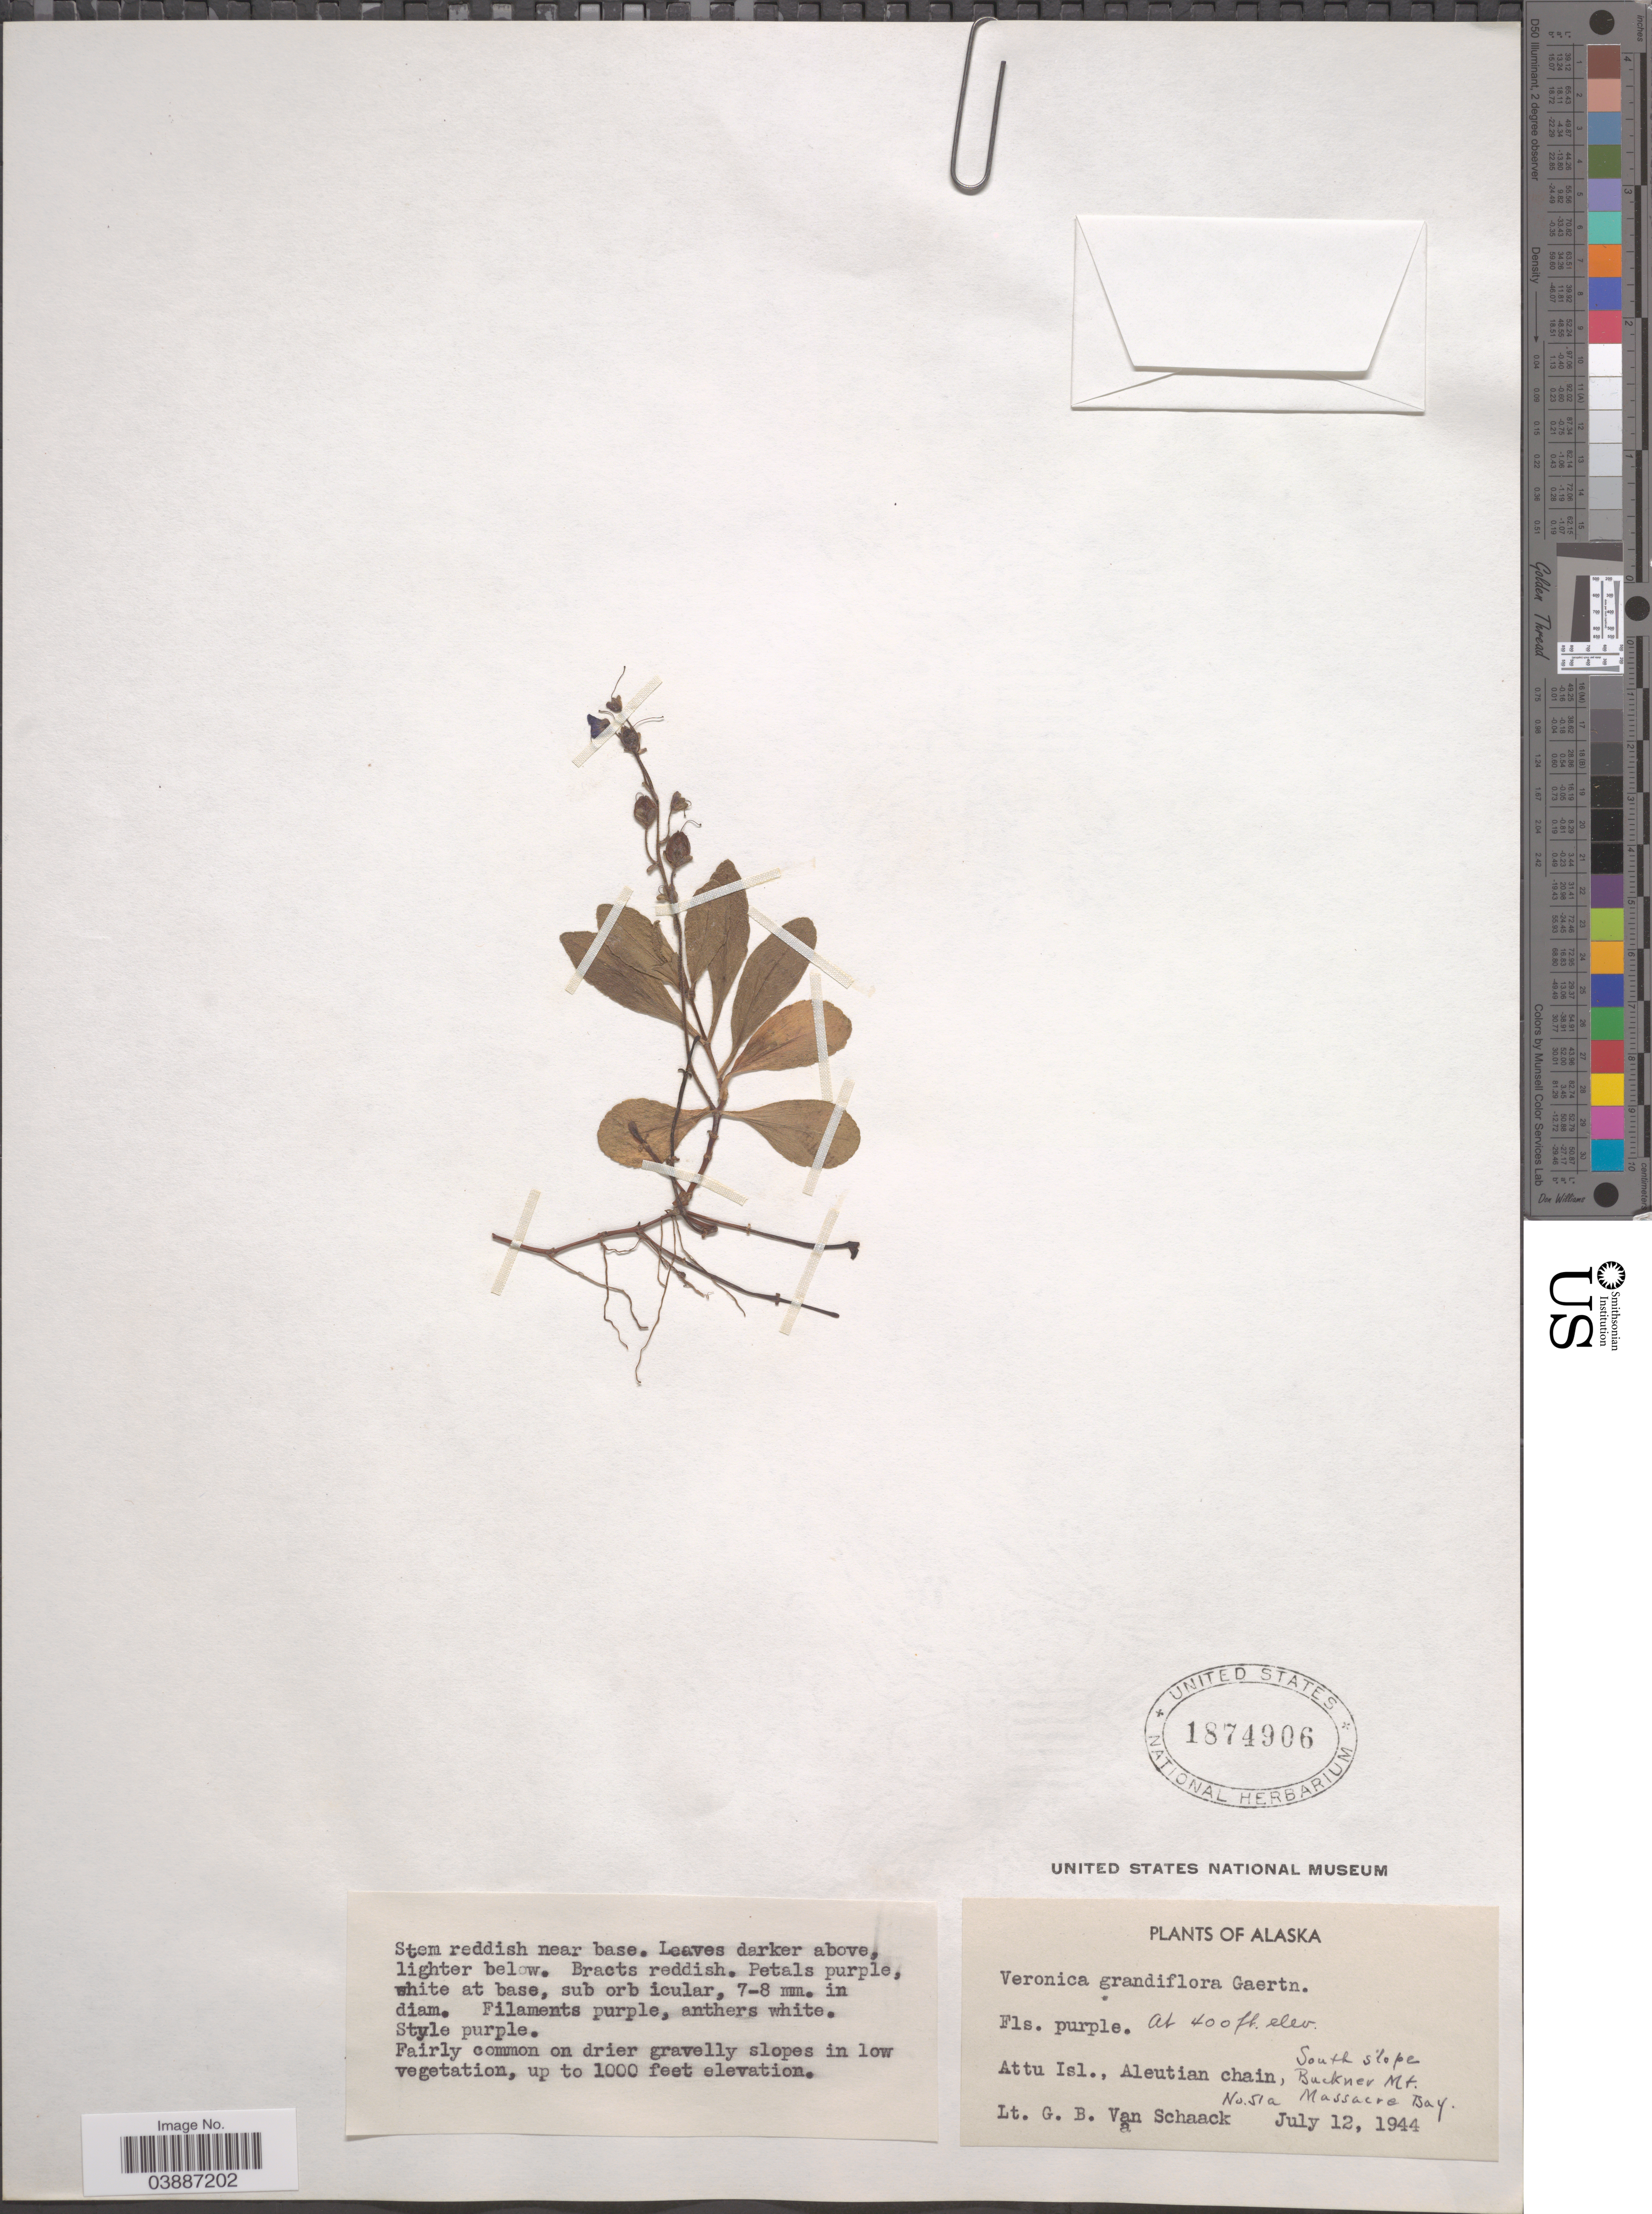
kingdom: Plantae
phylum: Tracheophyta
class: Magnoliopsida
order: Lamiales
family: Plantaginaceae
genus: Veronica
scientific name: Veronica grandiflora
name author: Gaertn.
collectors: G. Van Schaak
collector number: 51a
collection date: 1944-07-12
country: United States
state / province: Alaska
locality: Attu Isl. Aleutien chain, South slope Buckner Mt. Massacre Bay.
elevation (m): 305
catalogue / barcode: US 1874906